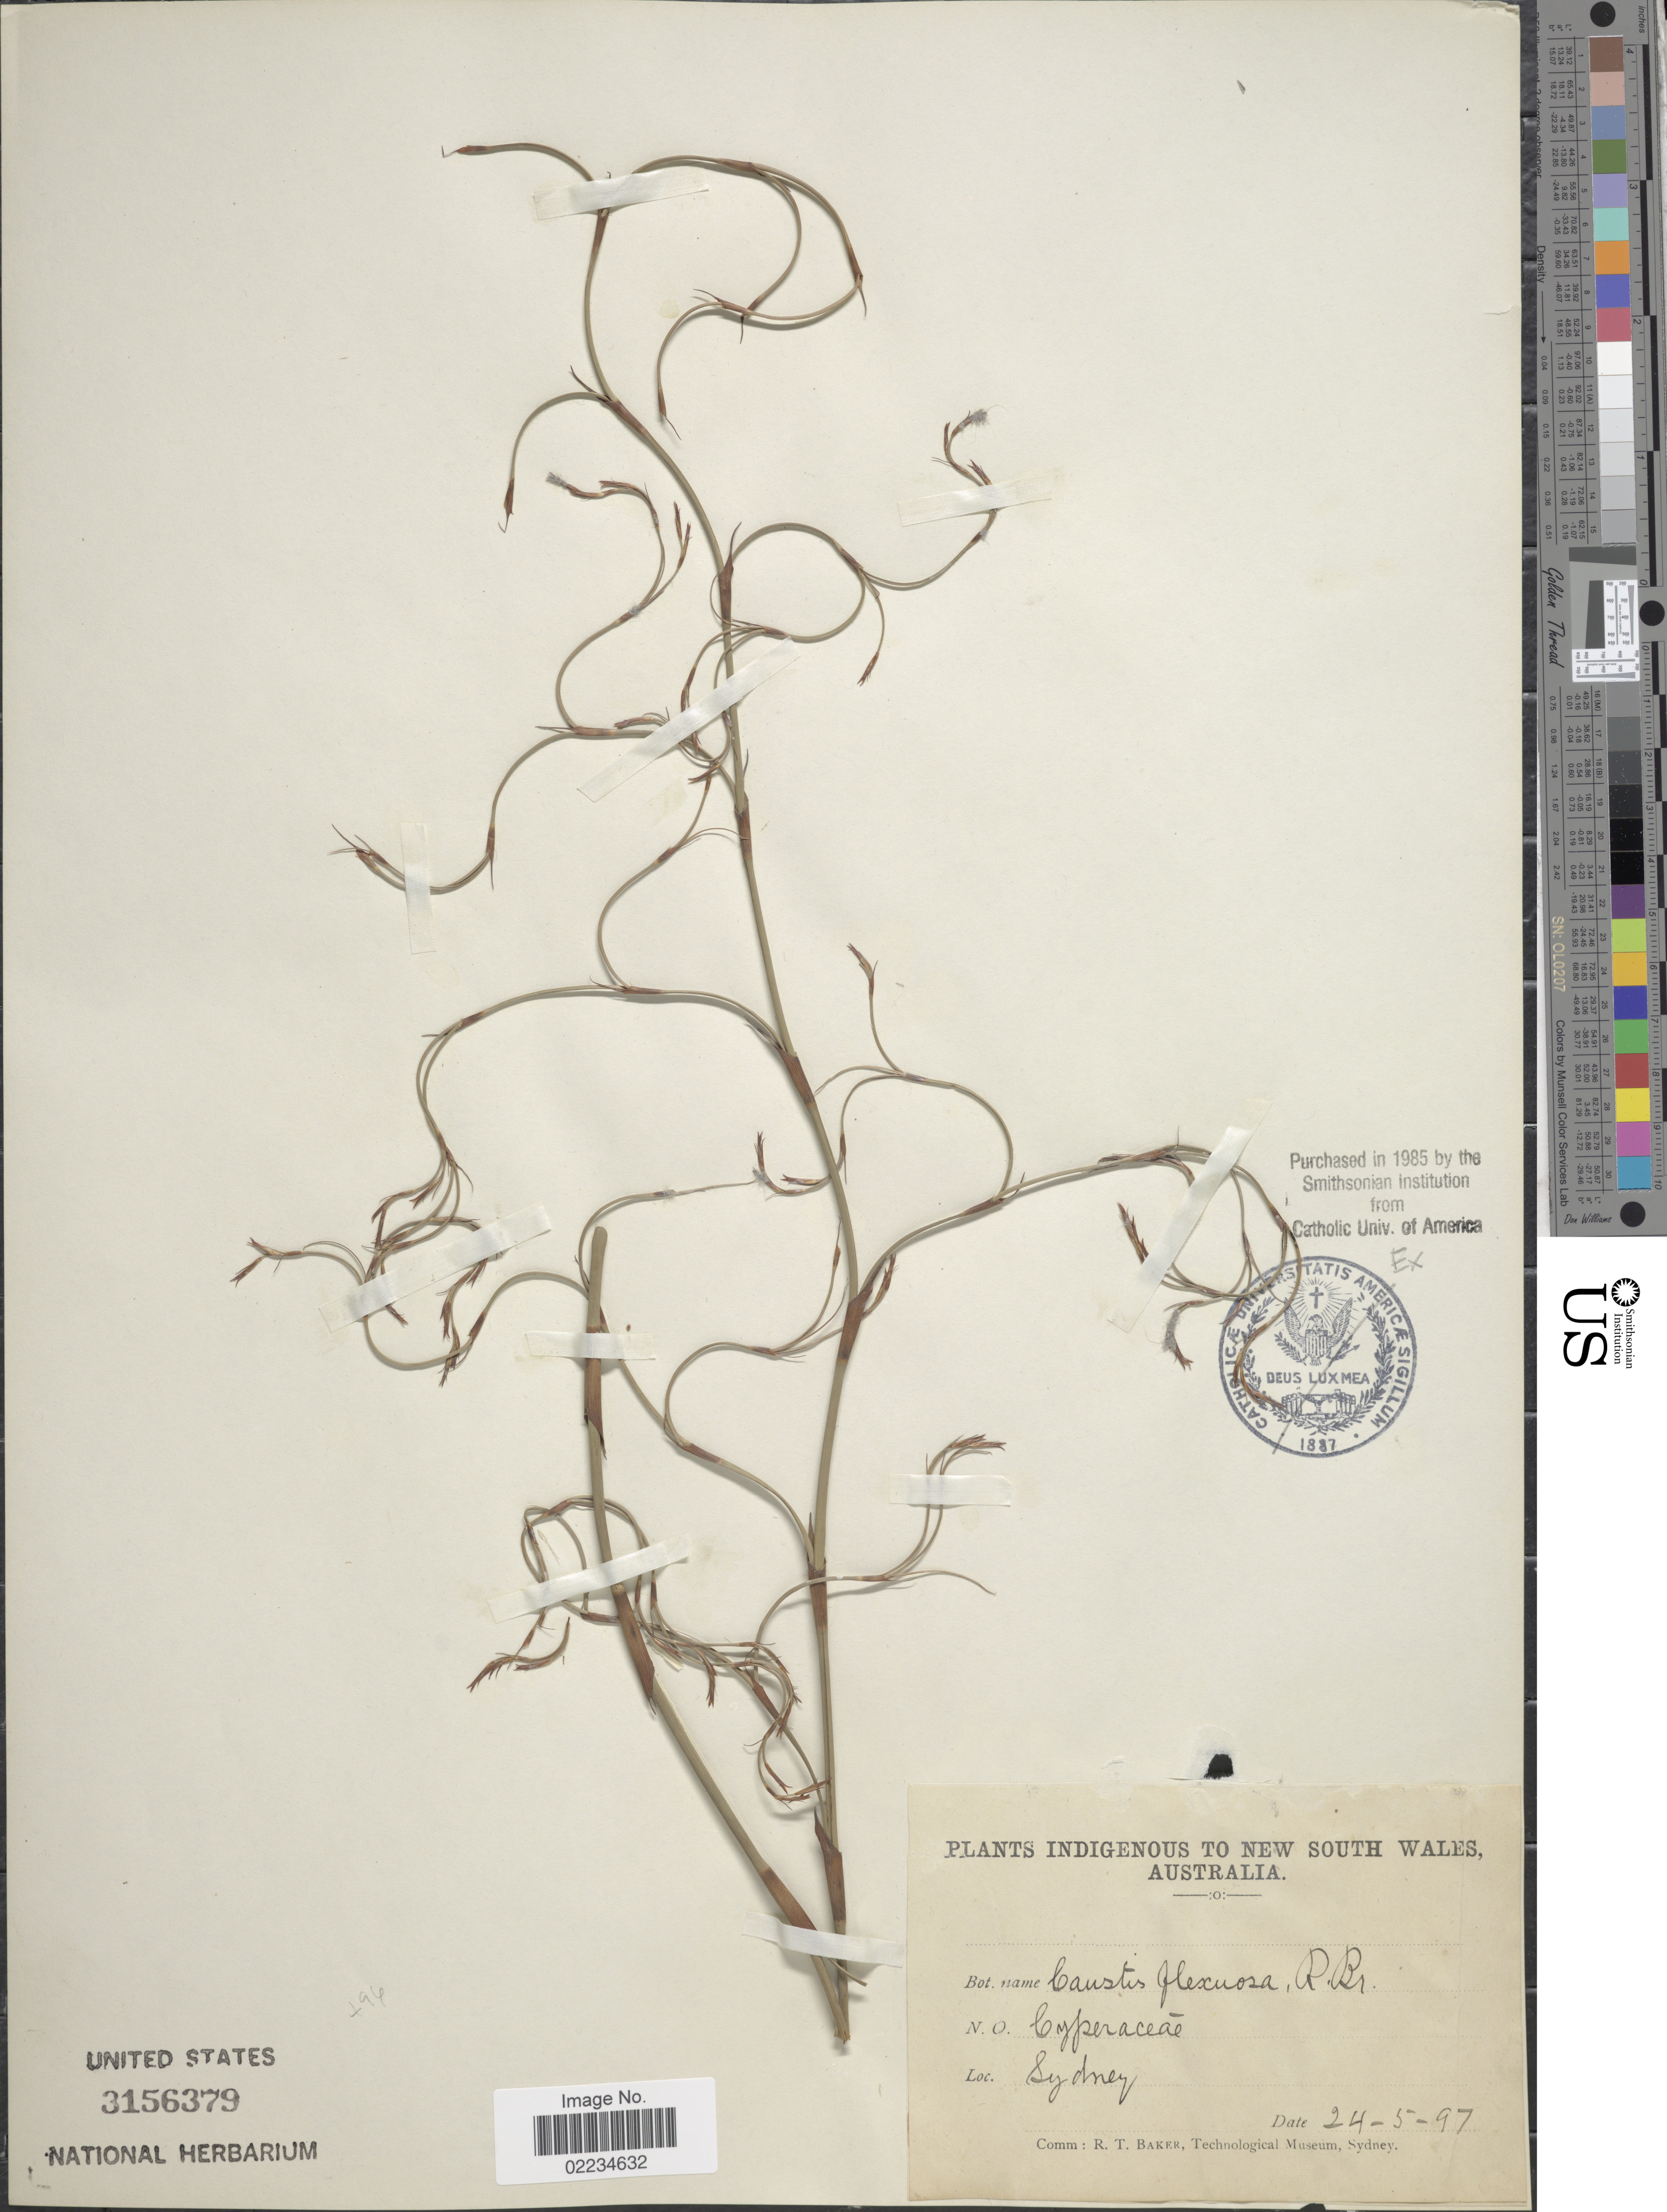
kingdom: Plantae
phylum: Tracheophyta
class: Liliopsida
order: Poales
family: Cyperaceae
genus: Caustis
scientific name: Caustis flexuosa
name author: R. Br.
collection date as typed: Transcribed d/m/y: 24/5/97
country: Australia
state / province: New South Wales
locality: Sydney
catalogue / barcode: US 3156379